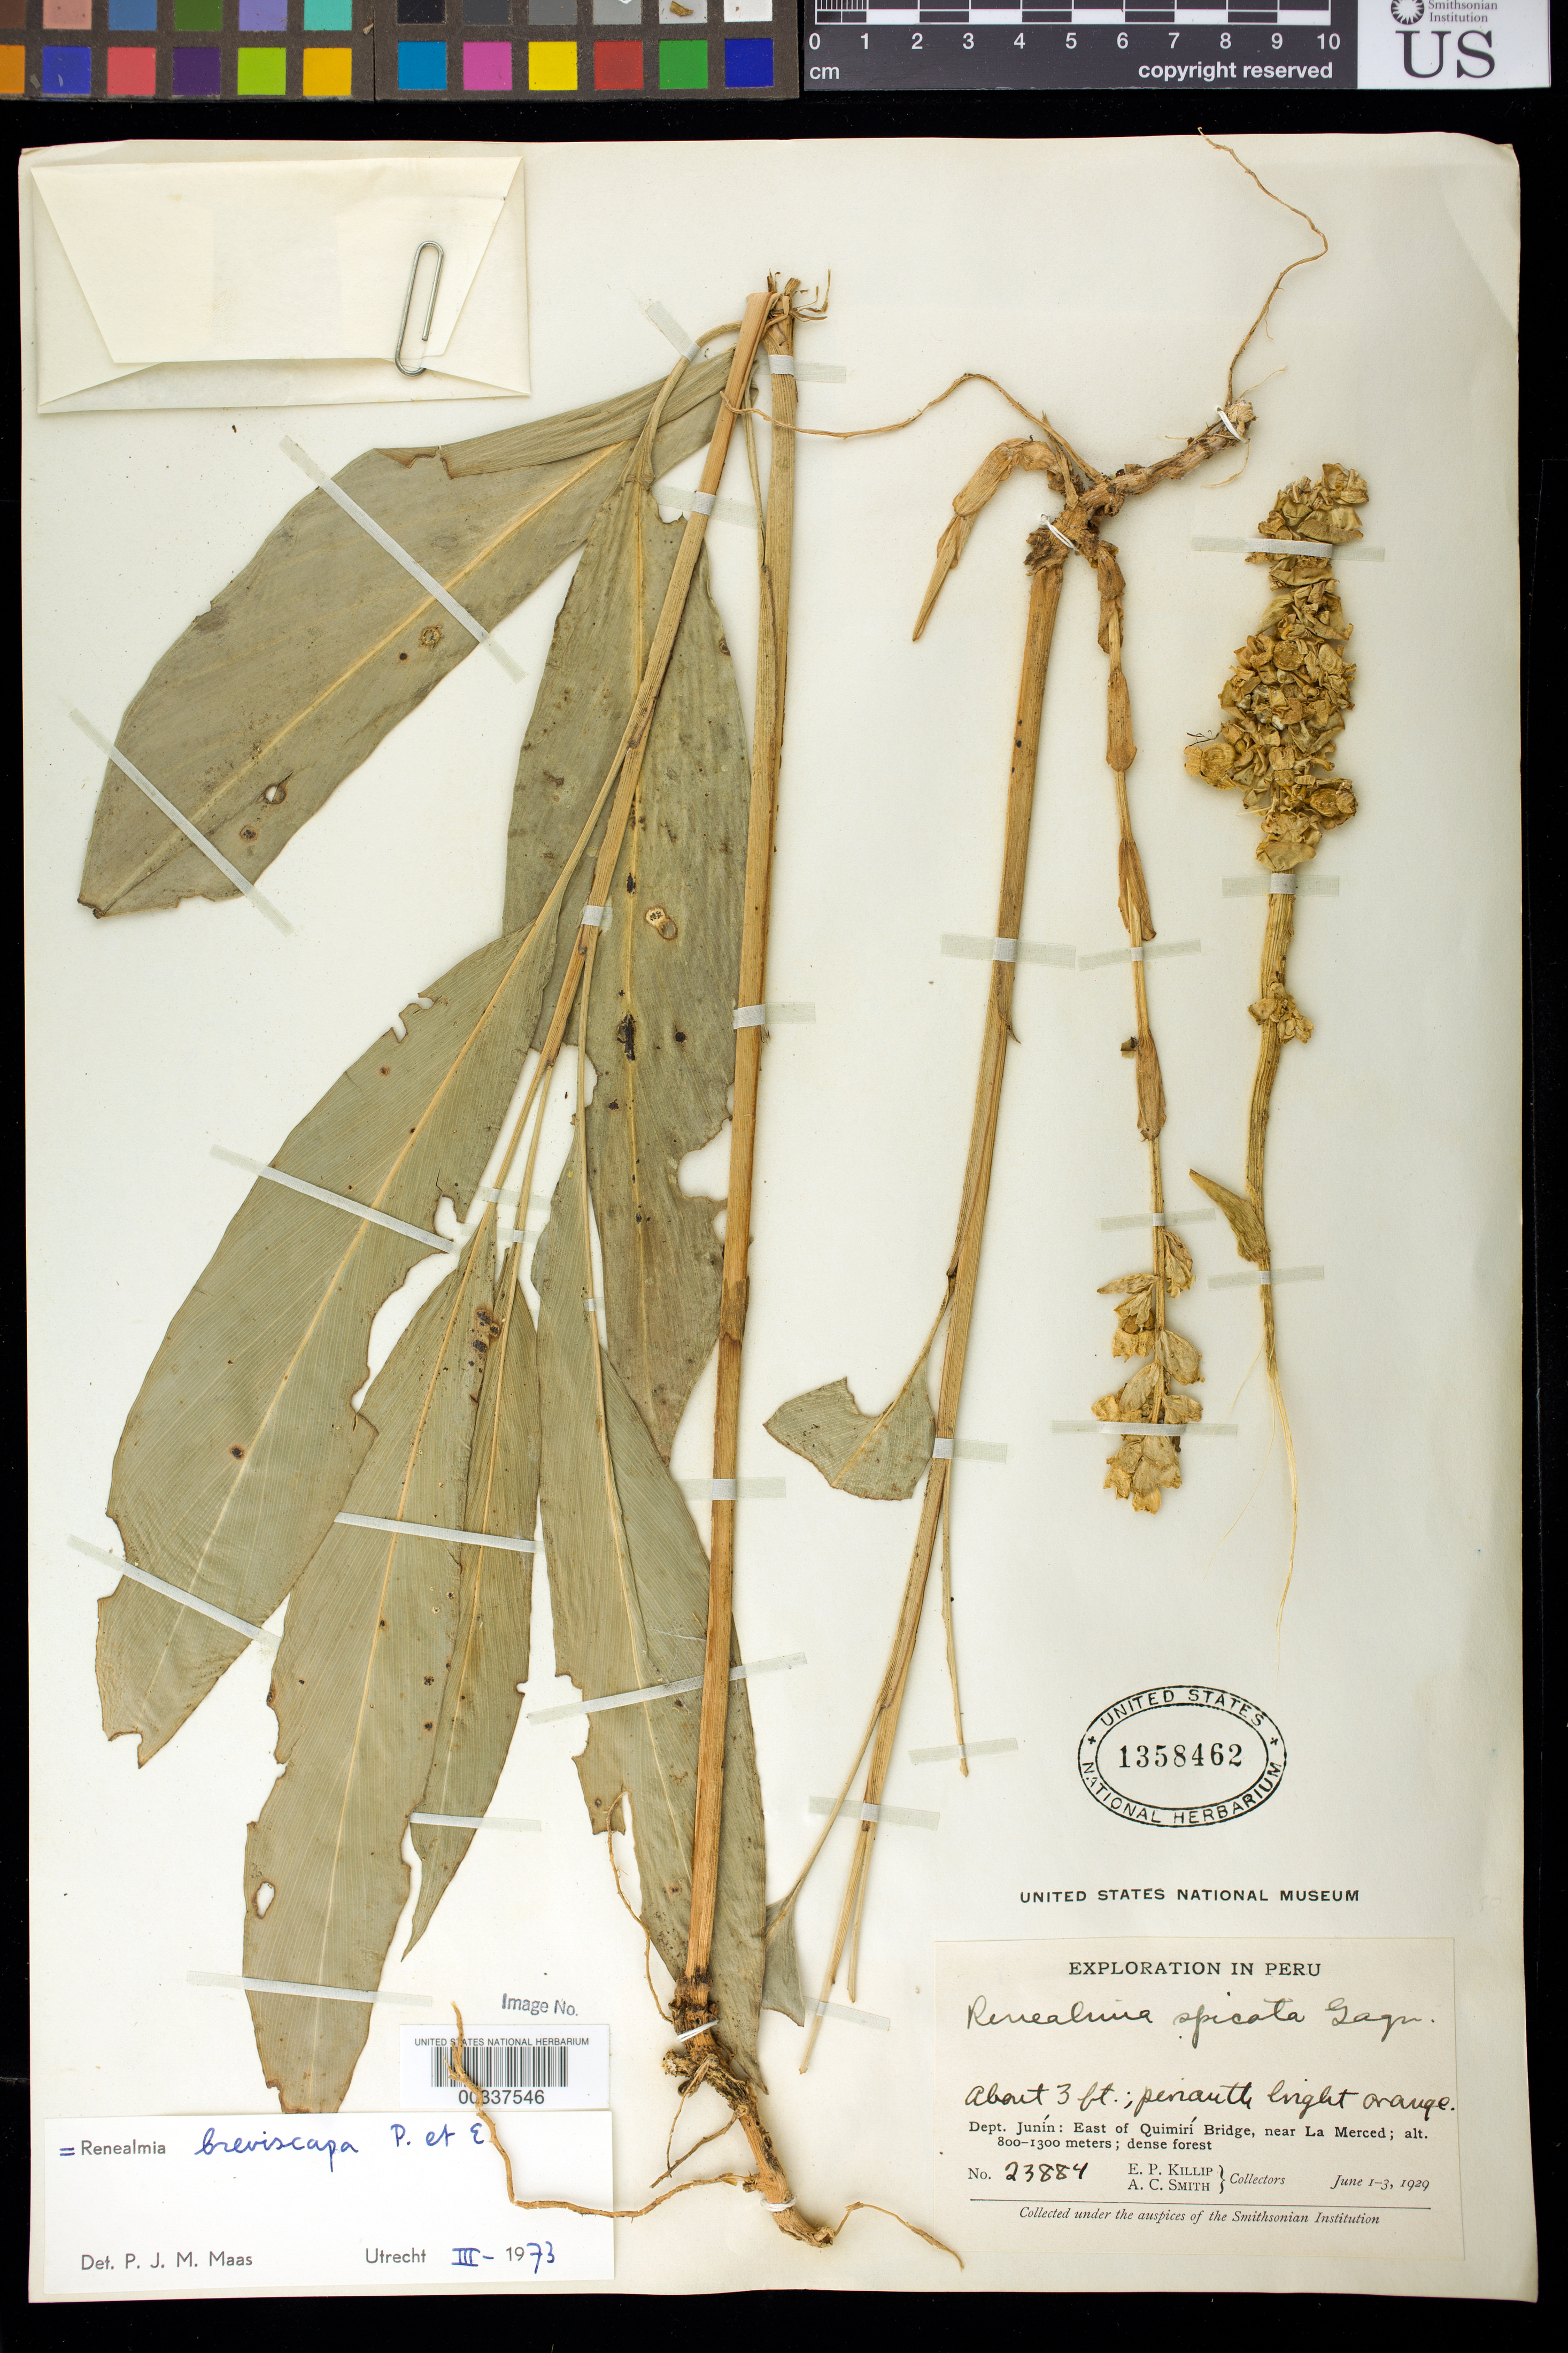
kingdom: Plantae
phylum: Tracheophyta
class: Liliopsida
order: Zingiberales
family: Zingiberaceae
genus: Renealmia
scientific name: Renealmia breviscapa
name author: Poepp. & Endl.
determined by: Maas, Paul J. M.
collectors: E. P. Killip & A. C. Smith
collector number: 23884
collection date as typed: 01 Jun 1929 to 03 Jun 1929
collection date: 1929-06-01/1929-06-03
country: Peru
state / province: Junín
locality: E of Quimiri Bridge, near La Merced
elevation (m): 800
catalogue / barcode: US 1358462